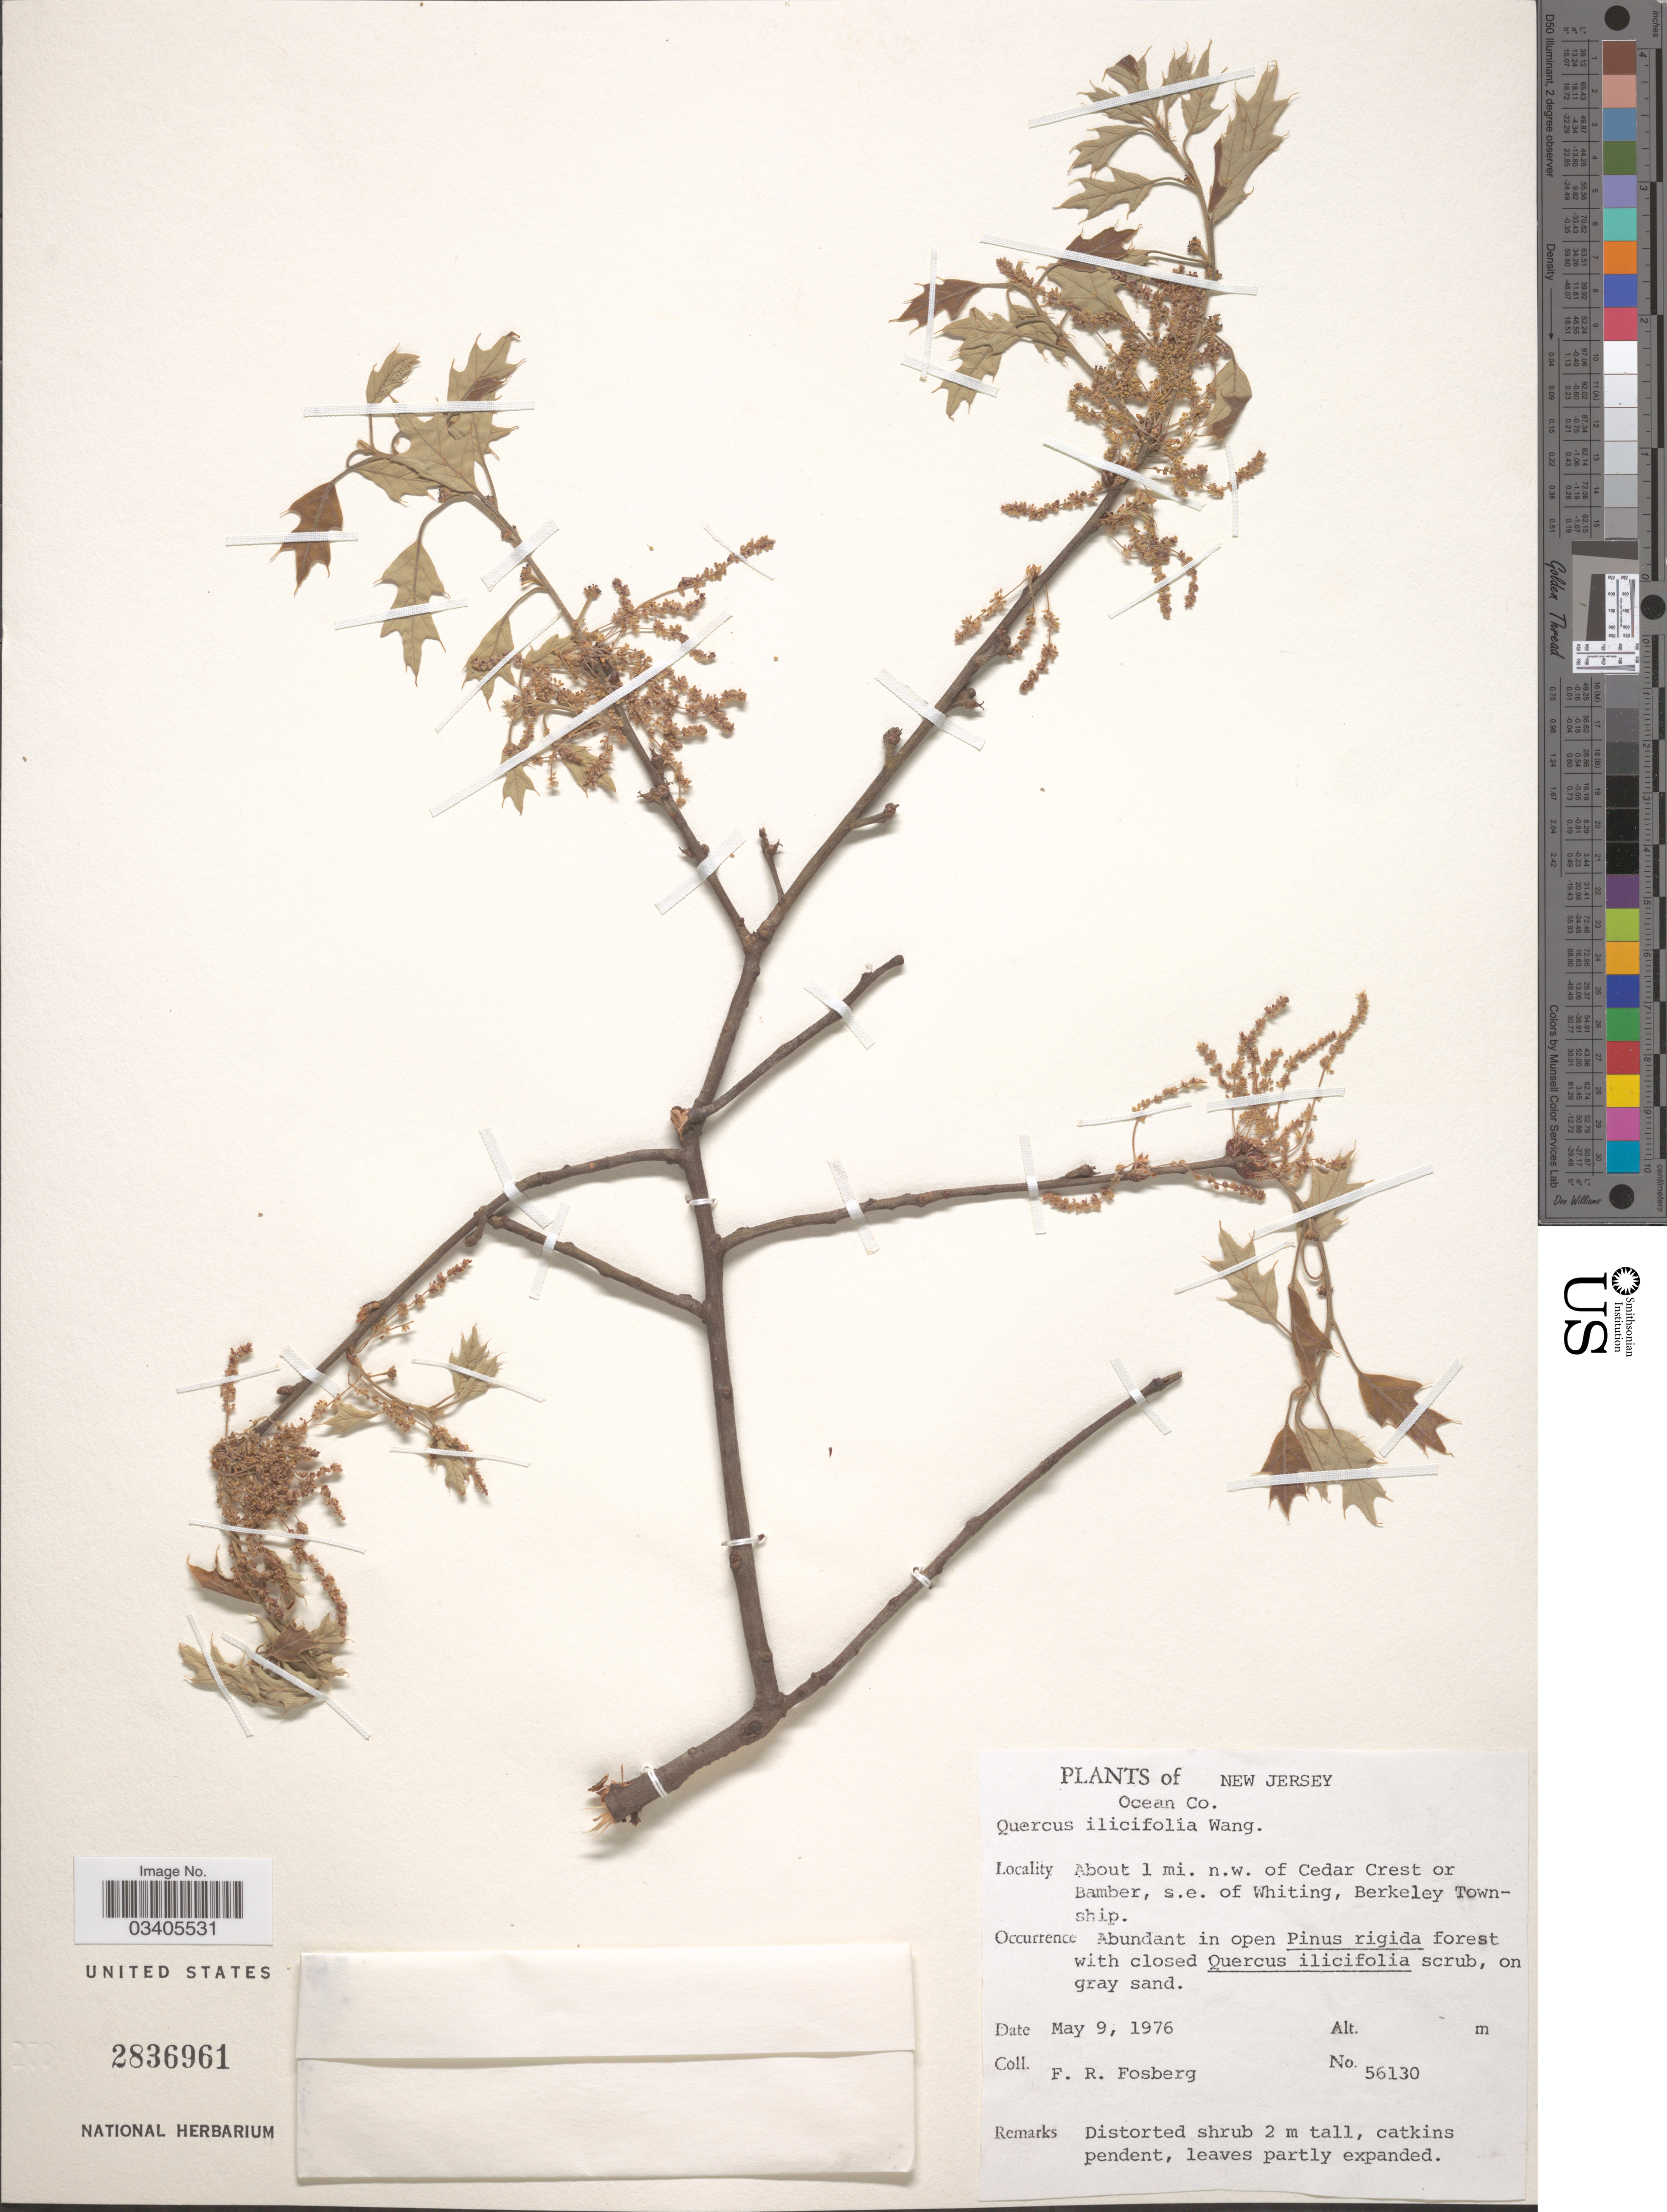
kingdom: Plantae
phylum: Tracheophyta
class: Magnoliopsida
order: Fagales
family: Fagaceae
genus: Quercus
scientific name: Quercus ilicifolia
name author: Wangenh.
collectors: F. R. Fosberg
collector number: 56130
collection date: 1976-05-09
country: United States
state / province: New Jersey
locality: Ocean Co. About 1 mi. n.w. of Cedar Crest or Bamber, s.e. of Whiting, Berkeley Township.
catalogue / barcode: US 2836961